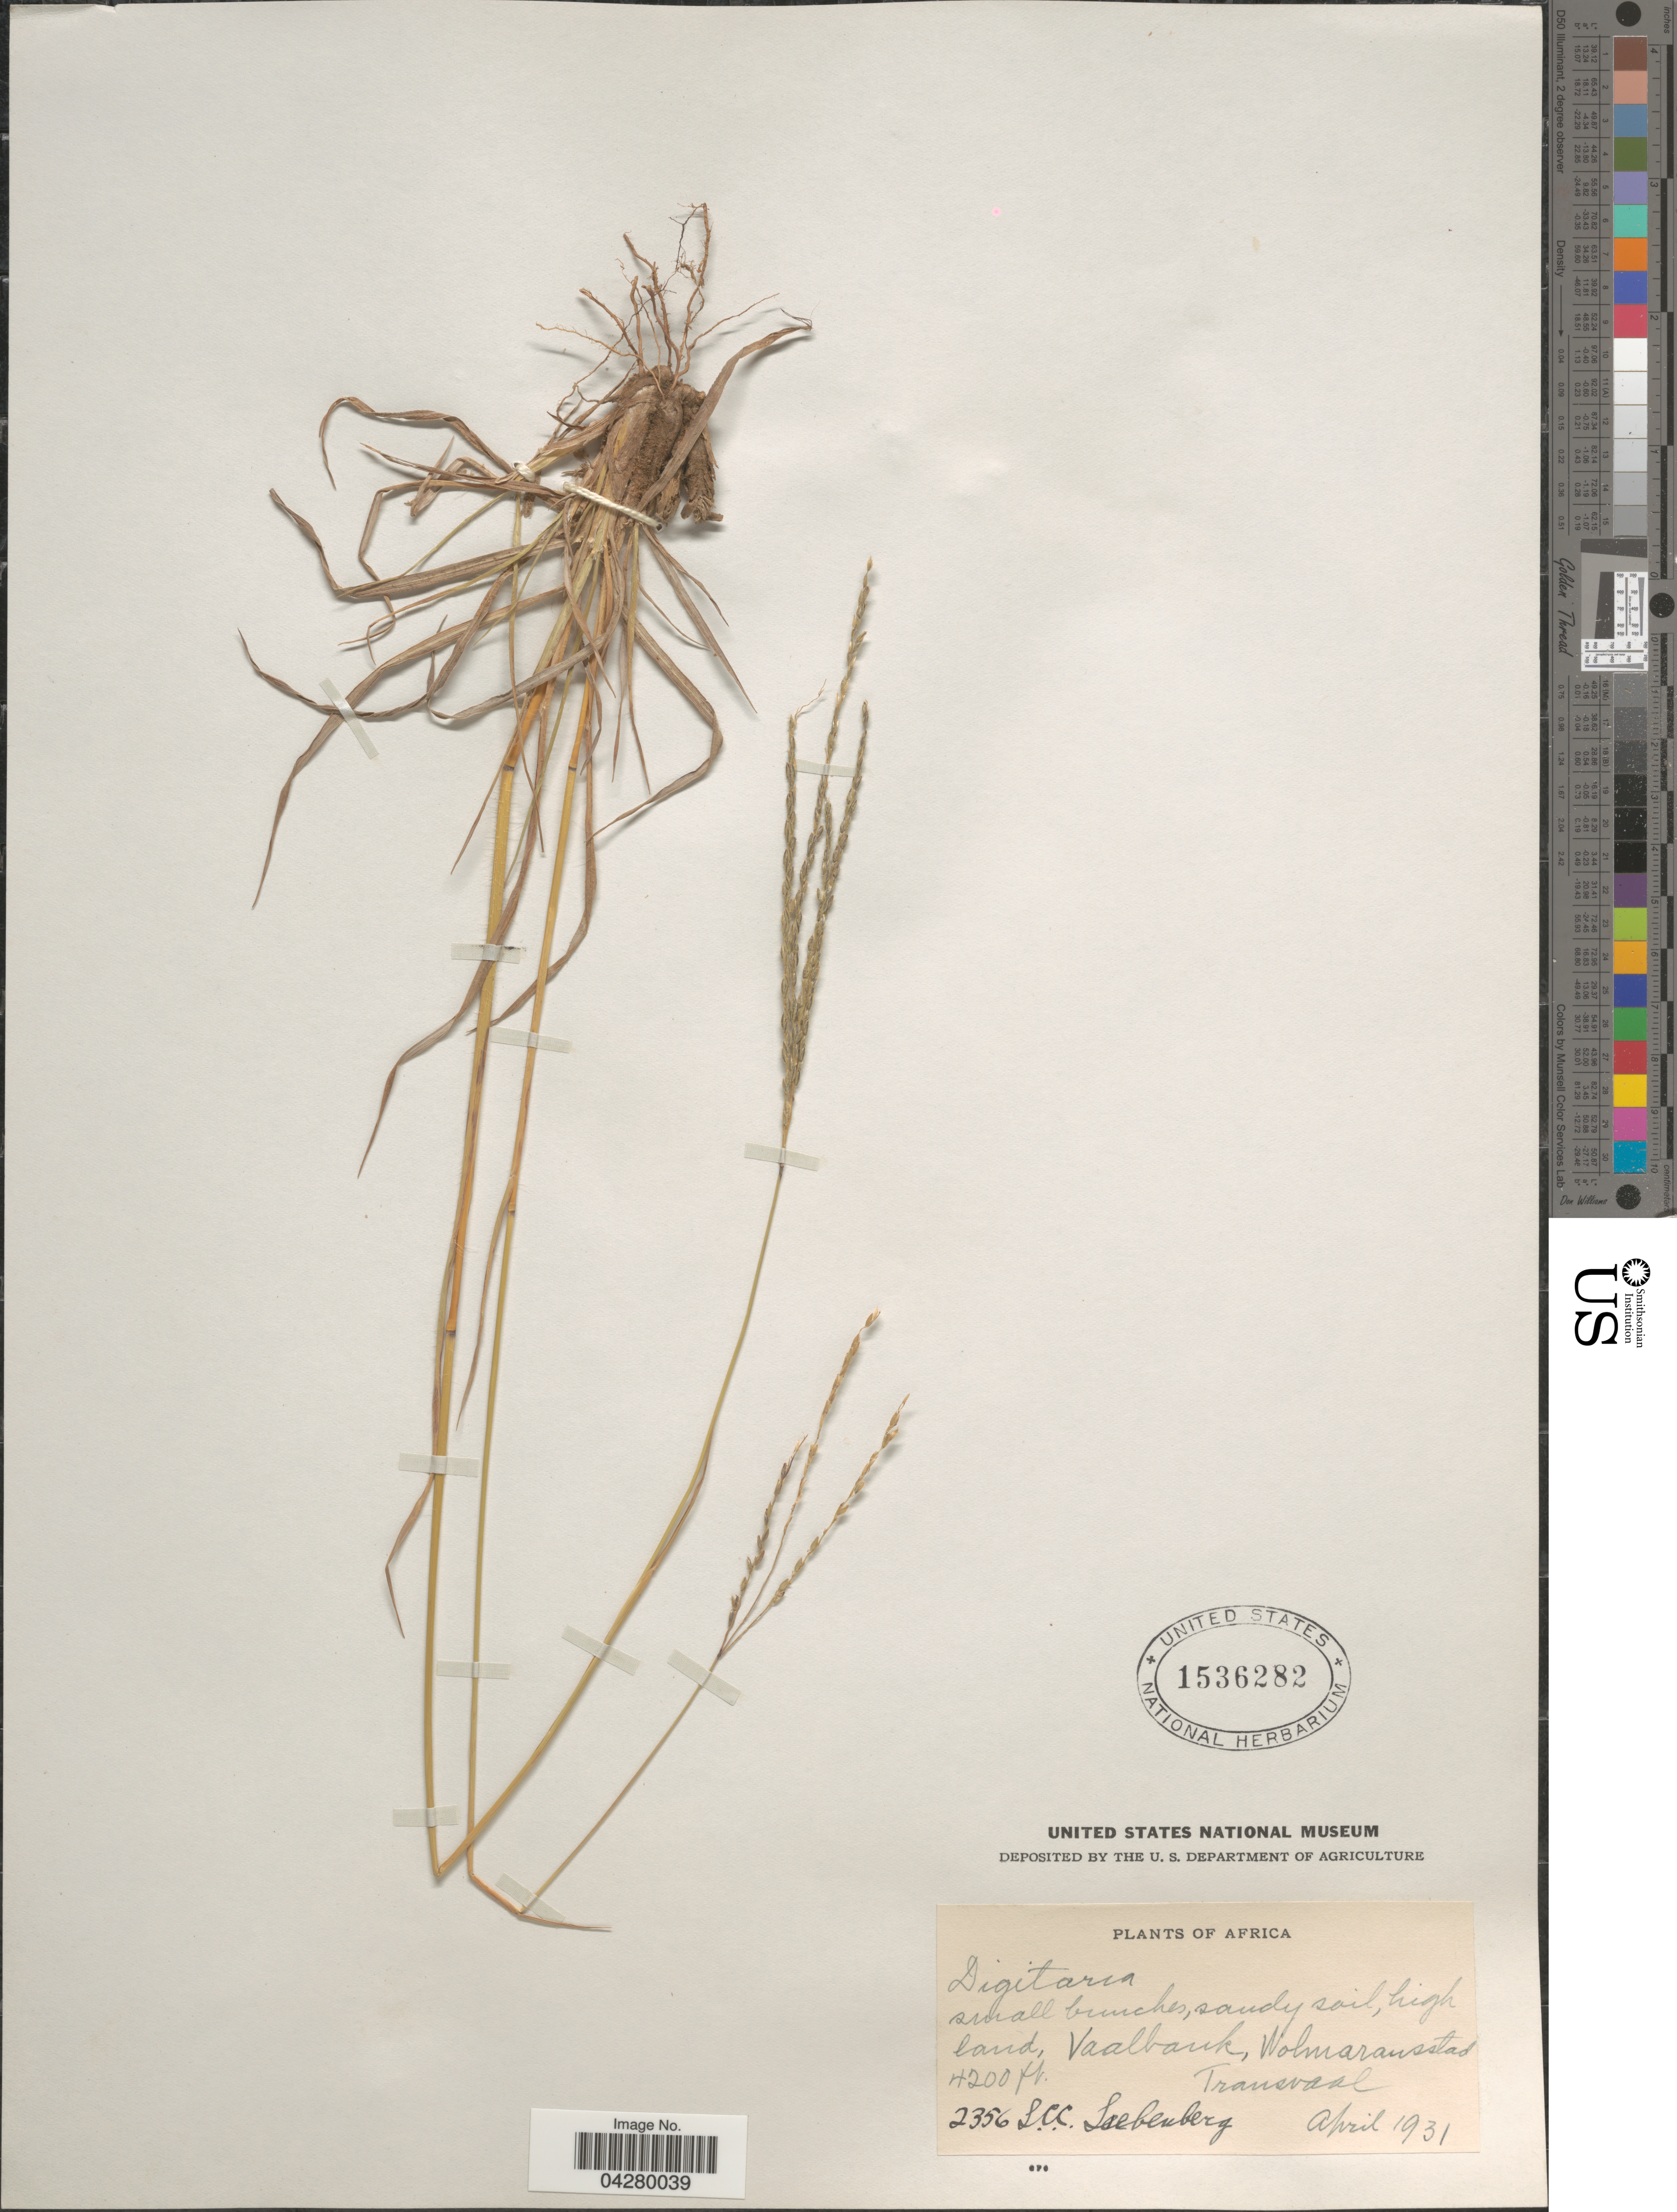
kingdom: Plantae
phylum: Tracheophyta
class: Liliopsida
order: Poales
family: Poaceae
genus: Digitaria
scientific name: Digitaria eriantha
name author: Steud.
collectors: L. Liebenberg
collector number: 2356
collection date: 1931-04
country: South Africa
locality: Africa. Vaalbank, Wolmaransstad. Transvaal.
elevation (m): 1280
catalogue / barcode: US 1536282